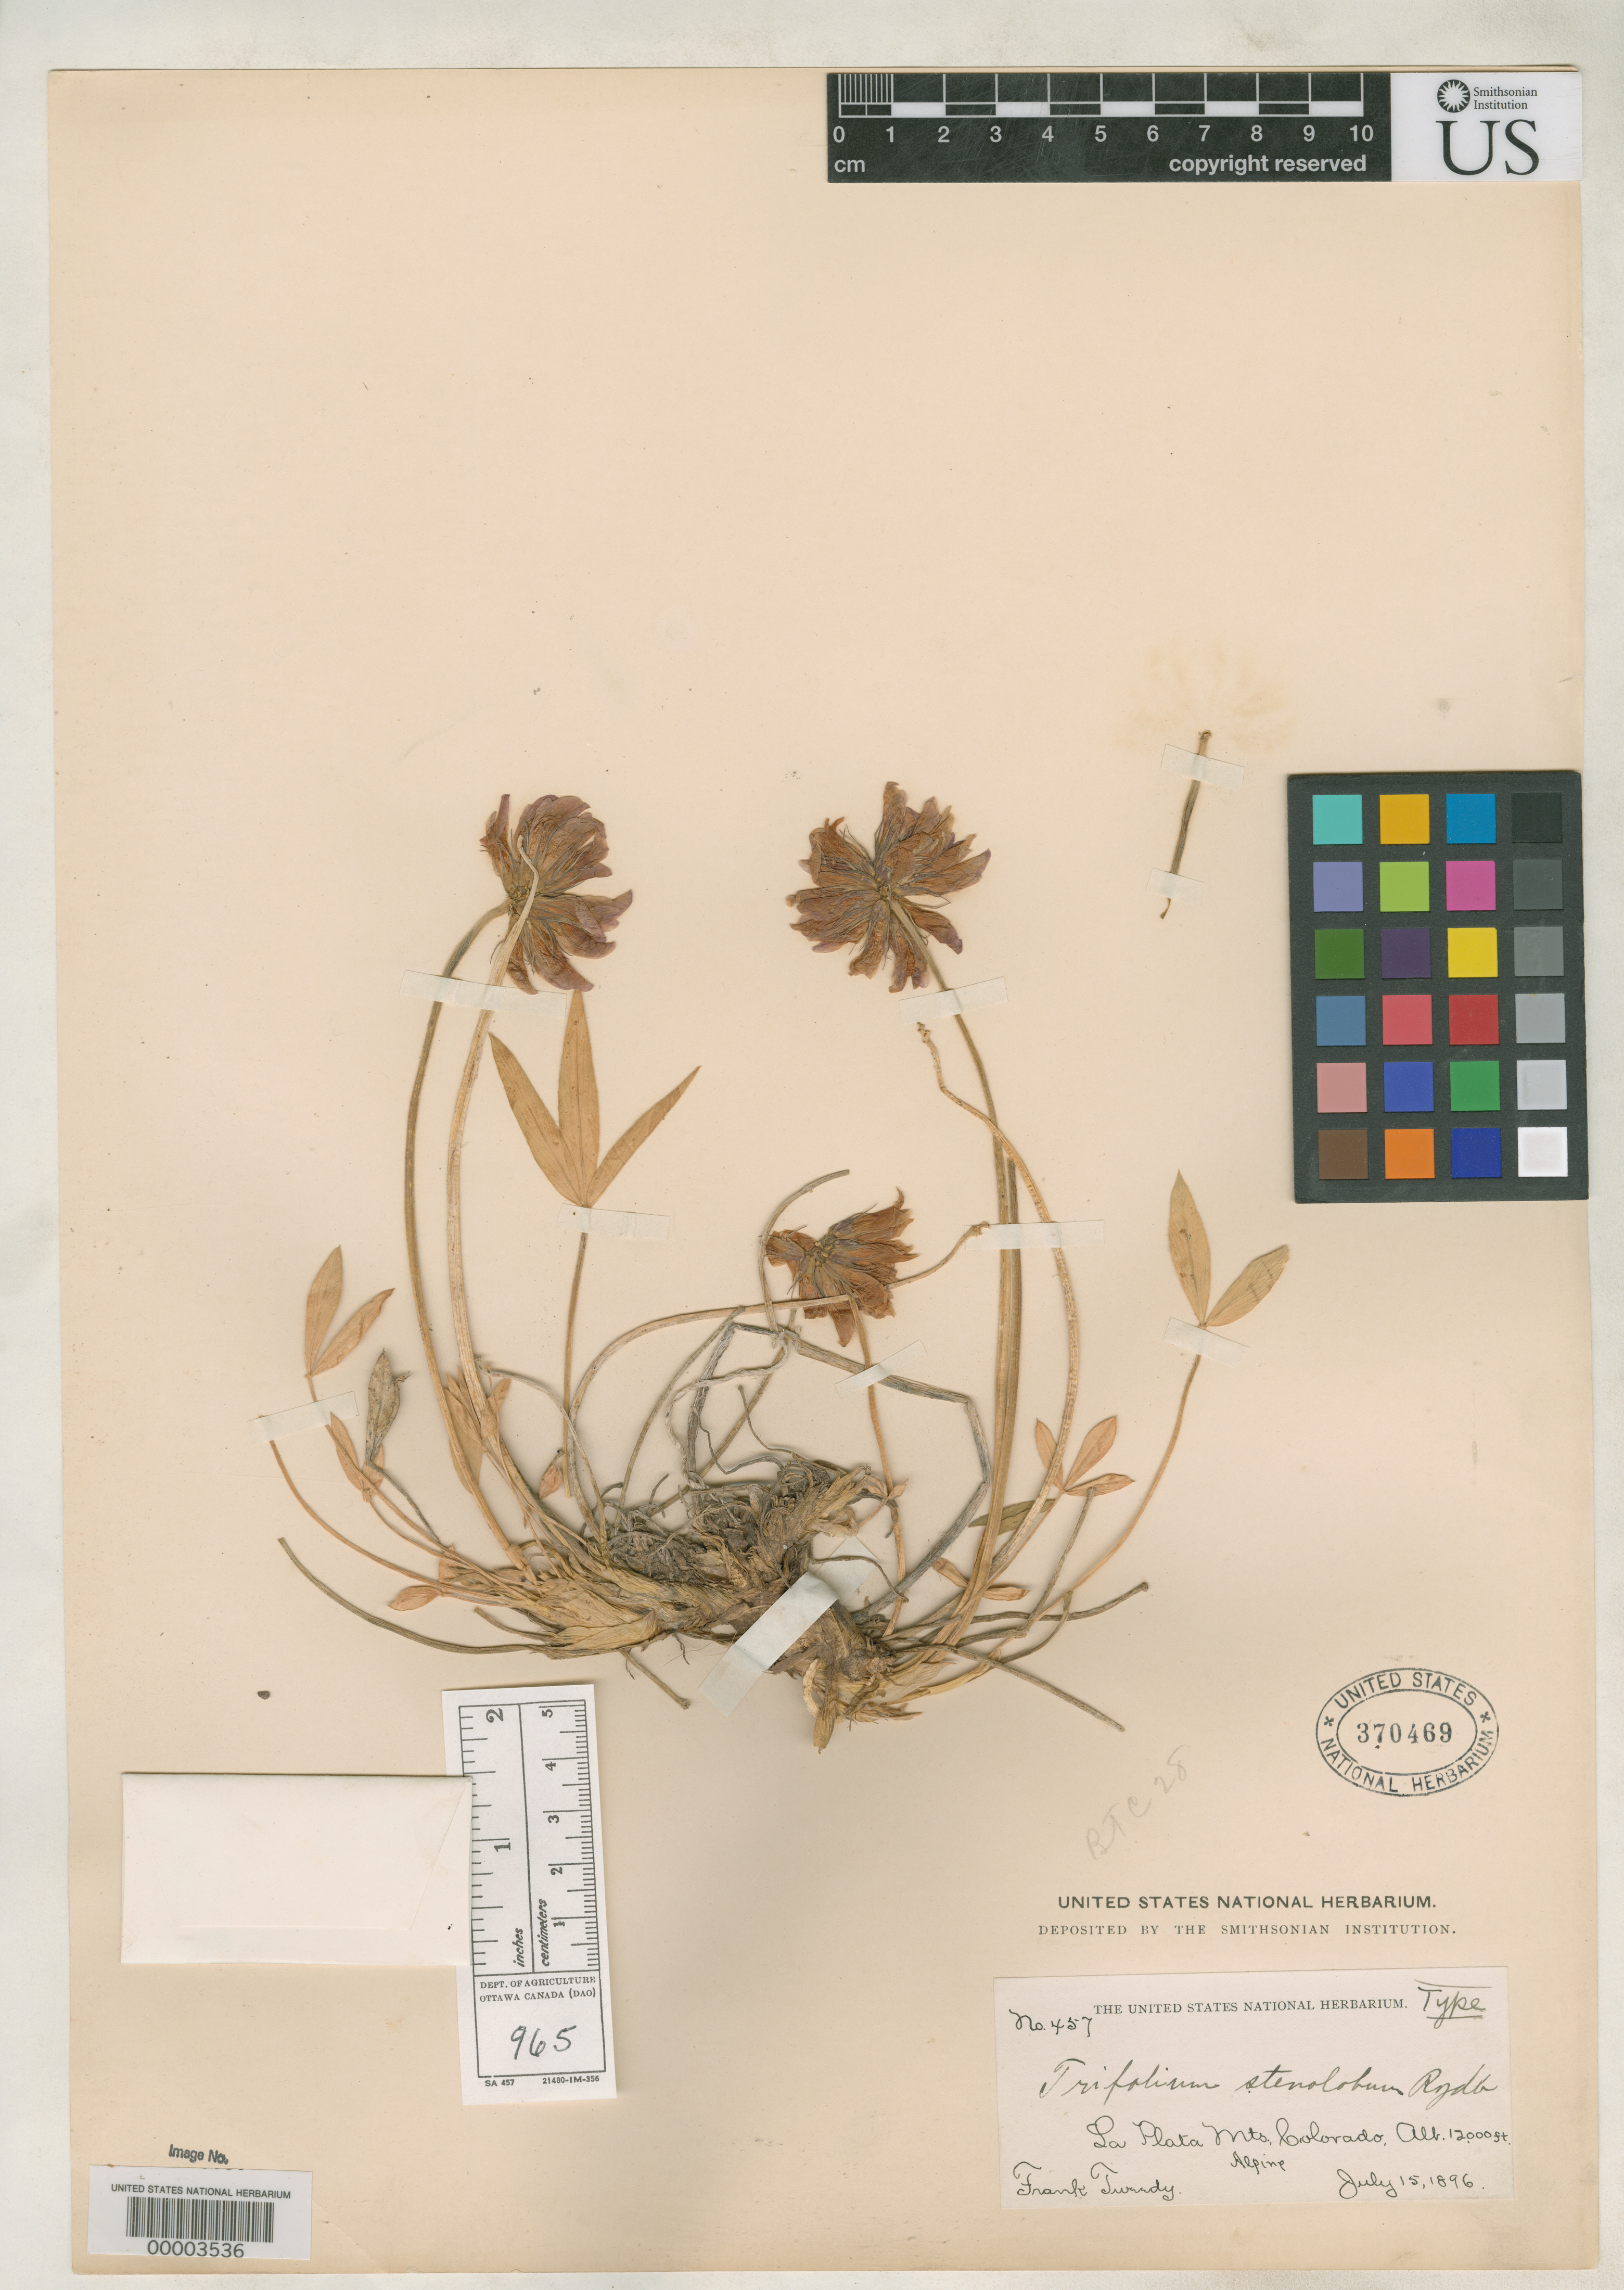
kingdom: Plantae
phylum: Tracheophyta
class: Magnoliopsida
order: Fabales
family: Fabaceae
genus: Trifolium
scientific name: Trifolium stenolobum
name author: Rydb.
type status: Holotype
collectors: F. Tweedy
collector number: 457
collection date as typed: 15 Jul 1896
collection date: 1896-07-15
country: United States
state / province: Colorado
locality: La Plata Mountain.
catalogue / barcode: US 370469